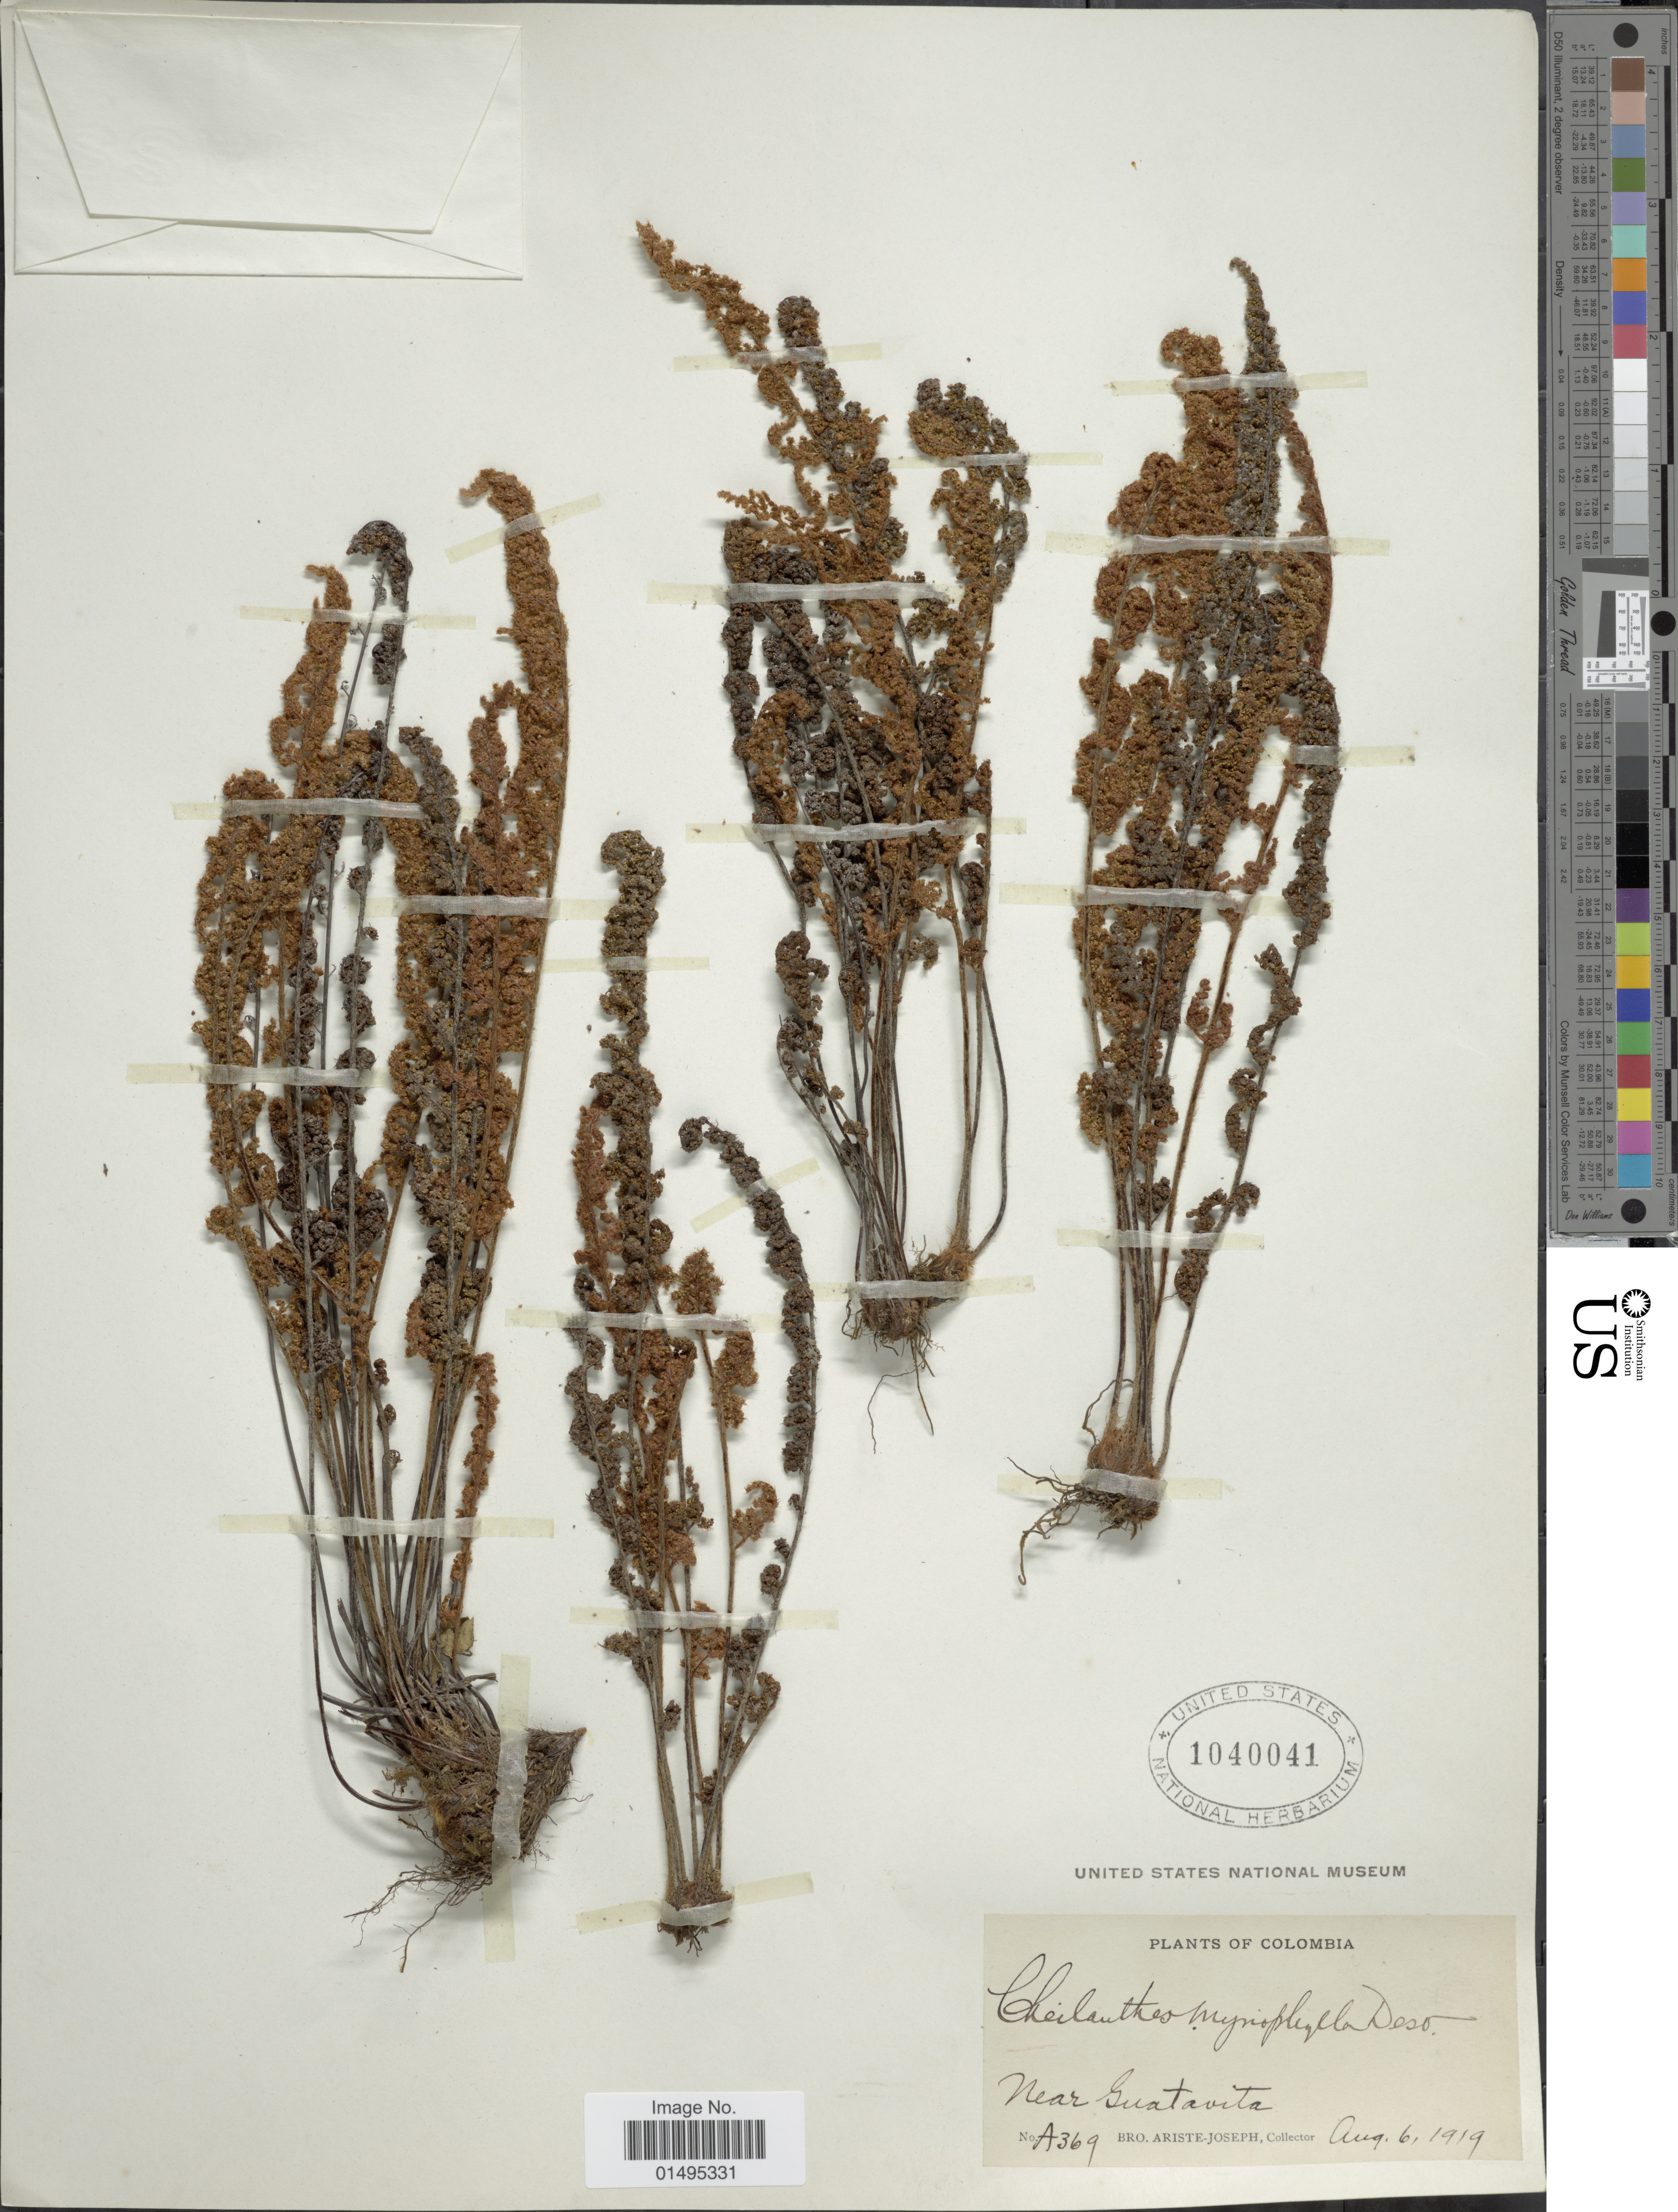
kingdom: Plantae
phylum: Tracheophyta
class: Polypodiopsida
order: Polypodiales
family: Pteridaceae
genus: Myriopteris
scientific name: Myriopteris myriophylla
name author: (Desv.) J. Sm.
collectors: Bro. Ariste-Joseph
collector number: A369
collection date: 1919-08-06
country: Colombia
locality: near Guatavita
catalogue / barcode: US 1040041